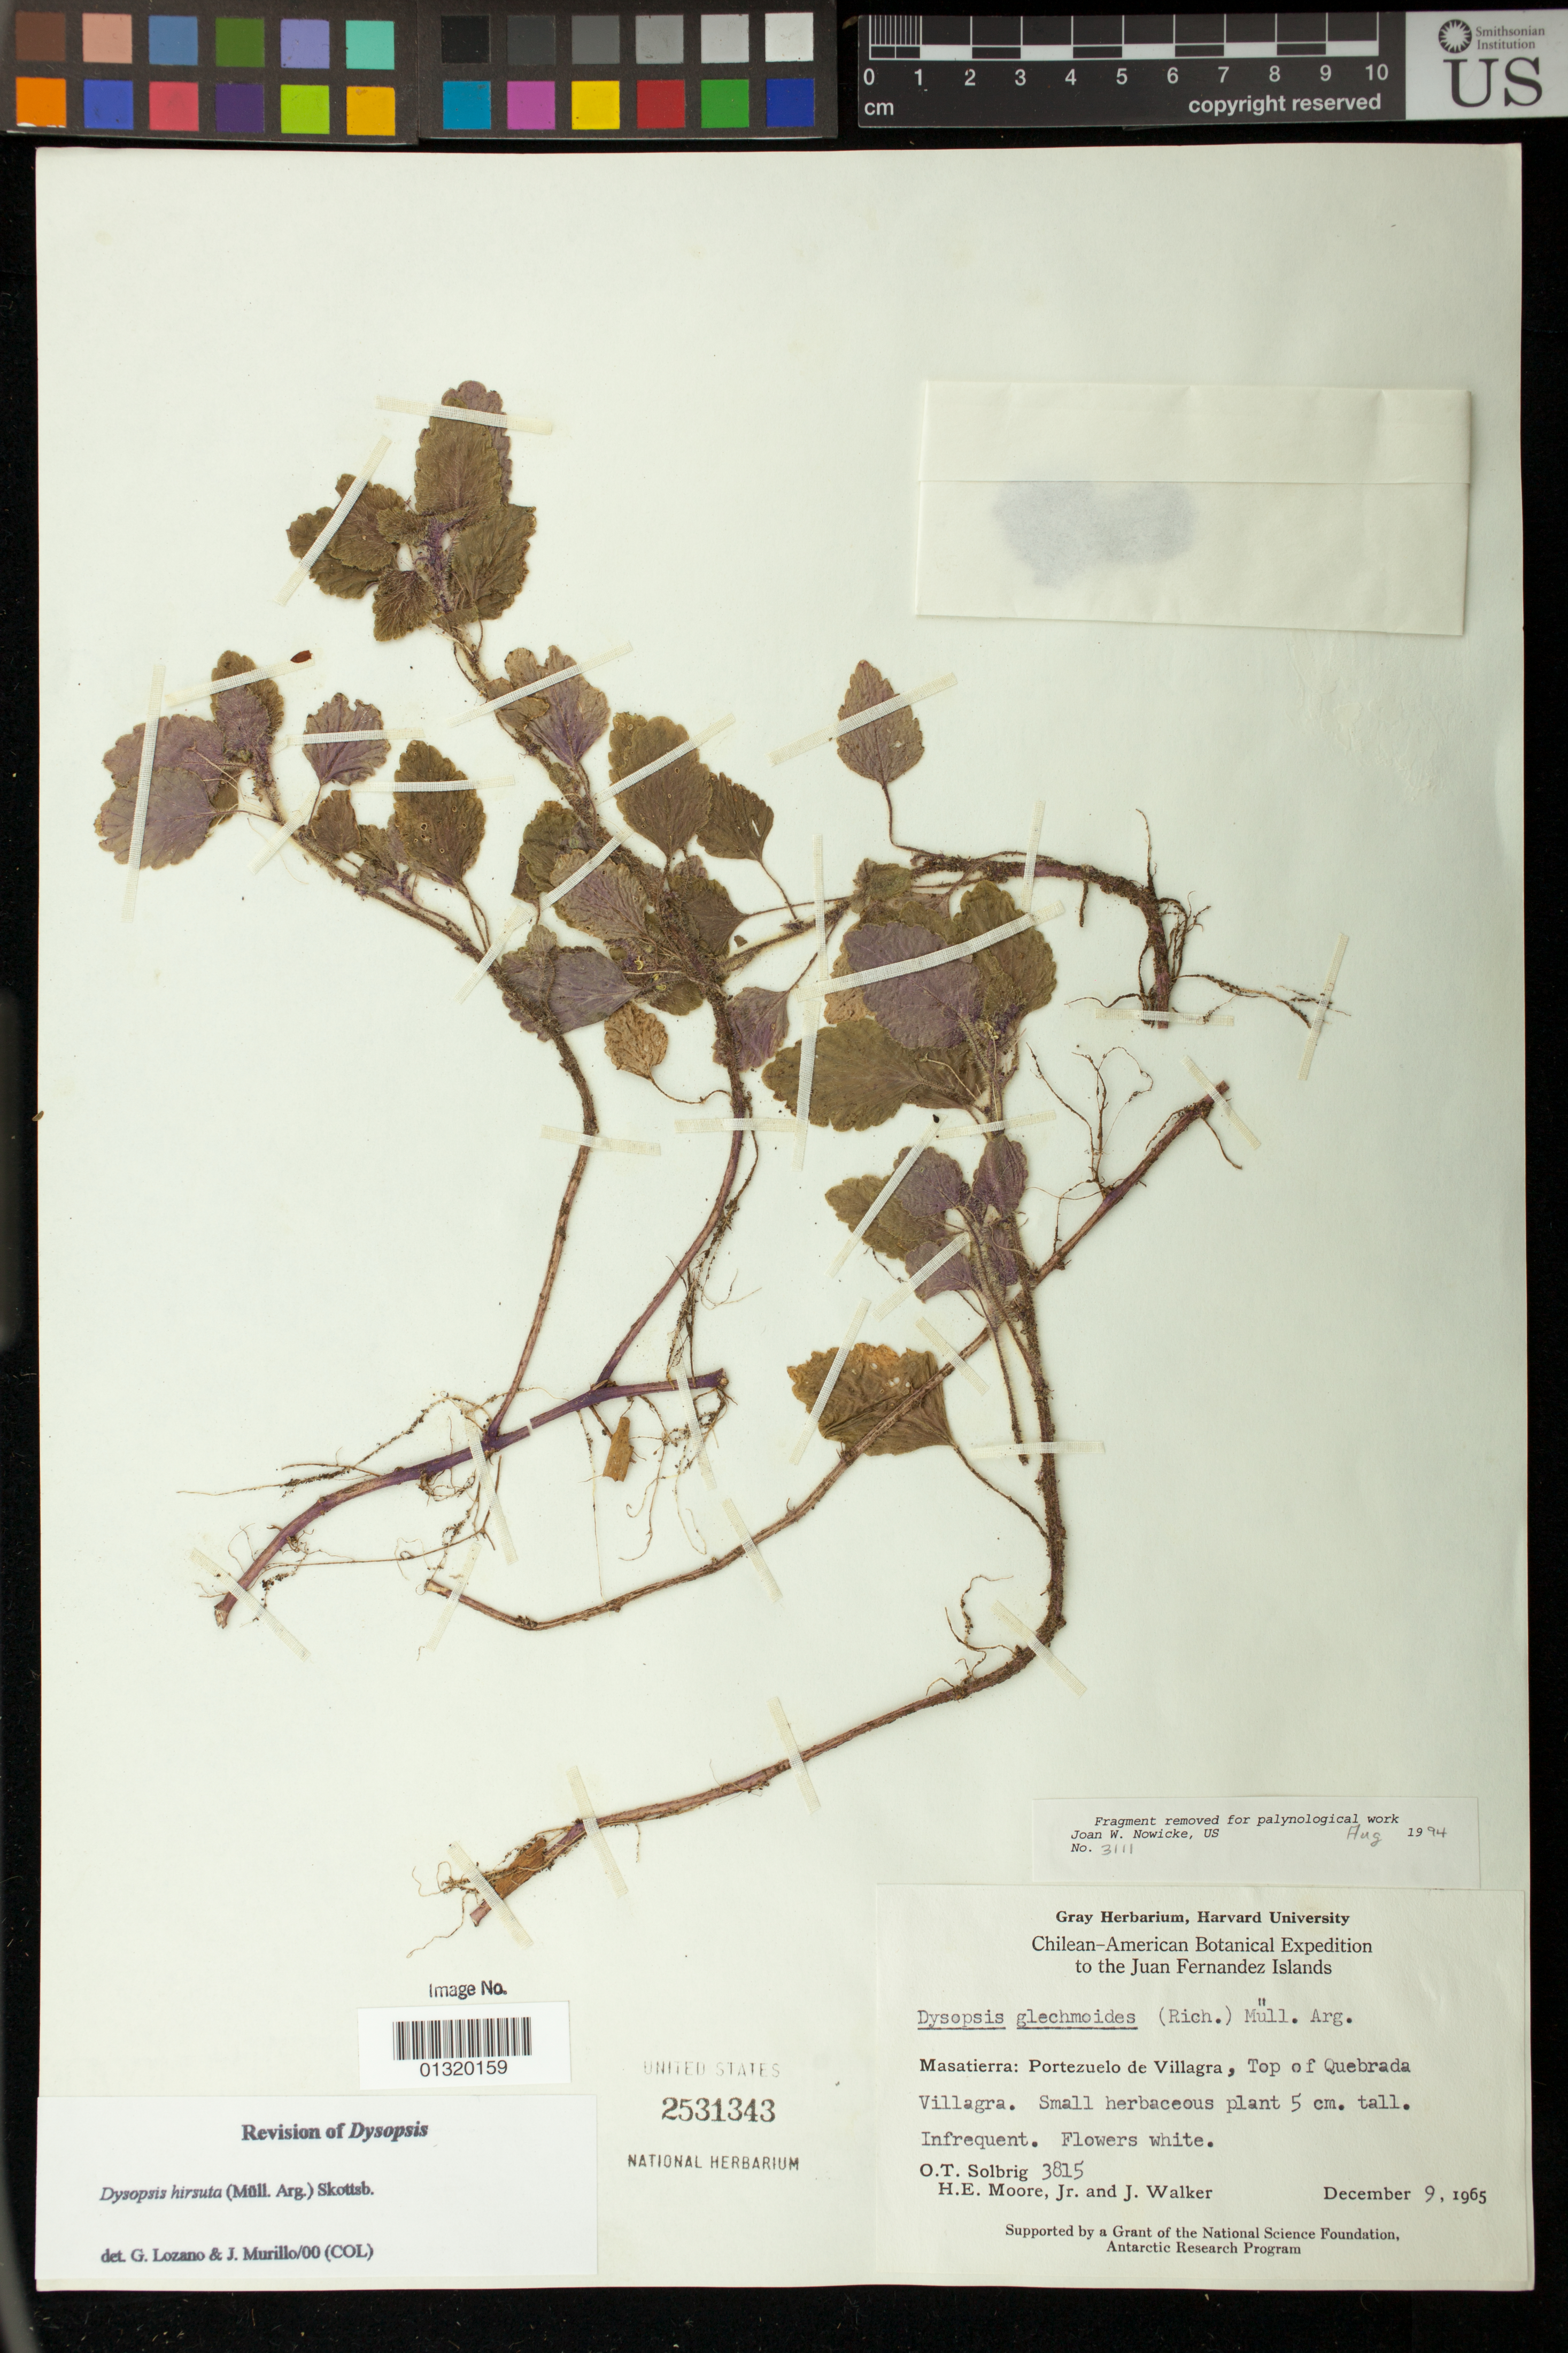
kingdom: Plantae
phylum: Tracheophyta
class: Magnoliopsida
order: Malpighiales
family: Euphorbiaceae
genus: Dysopsis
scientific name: Dysopsis hirsuta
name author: (Müll. Arg.) Skottsb.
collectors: O. T. Solbrig, H. E. Moore & J. Walker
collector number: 3815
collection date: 1965-12-09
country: Chile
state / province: Valparaíso (V)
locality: Masatierra: Portezuelo de Villagra, Top of Quebrada Villagra.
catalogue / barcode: US 2531343